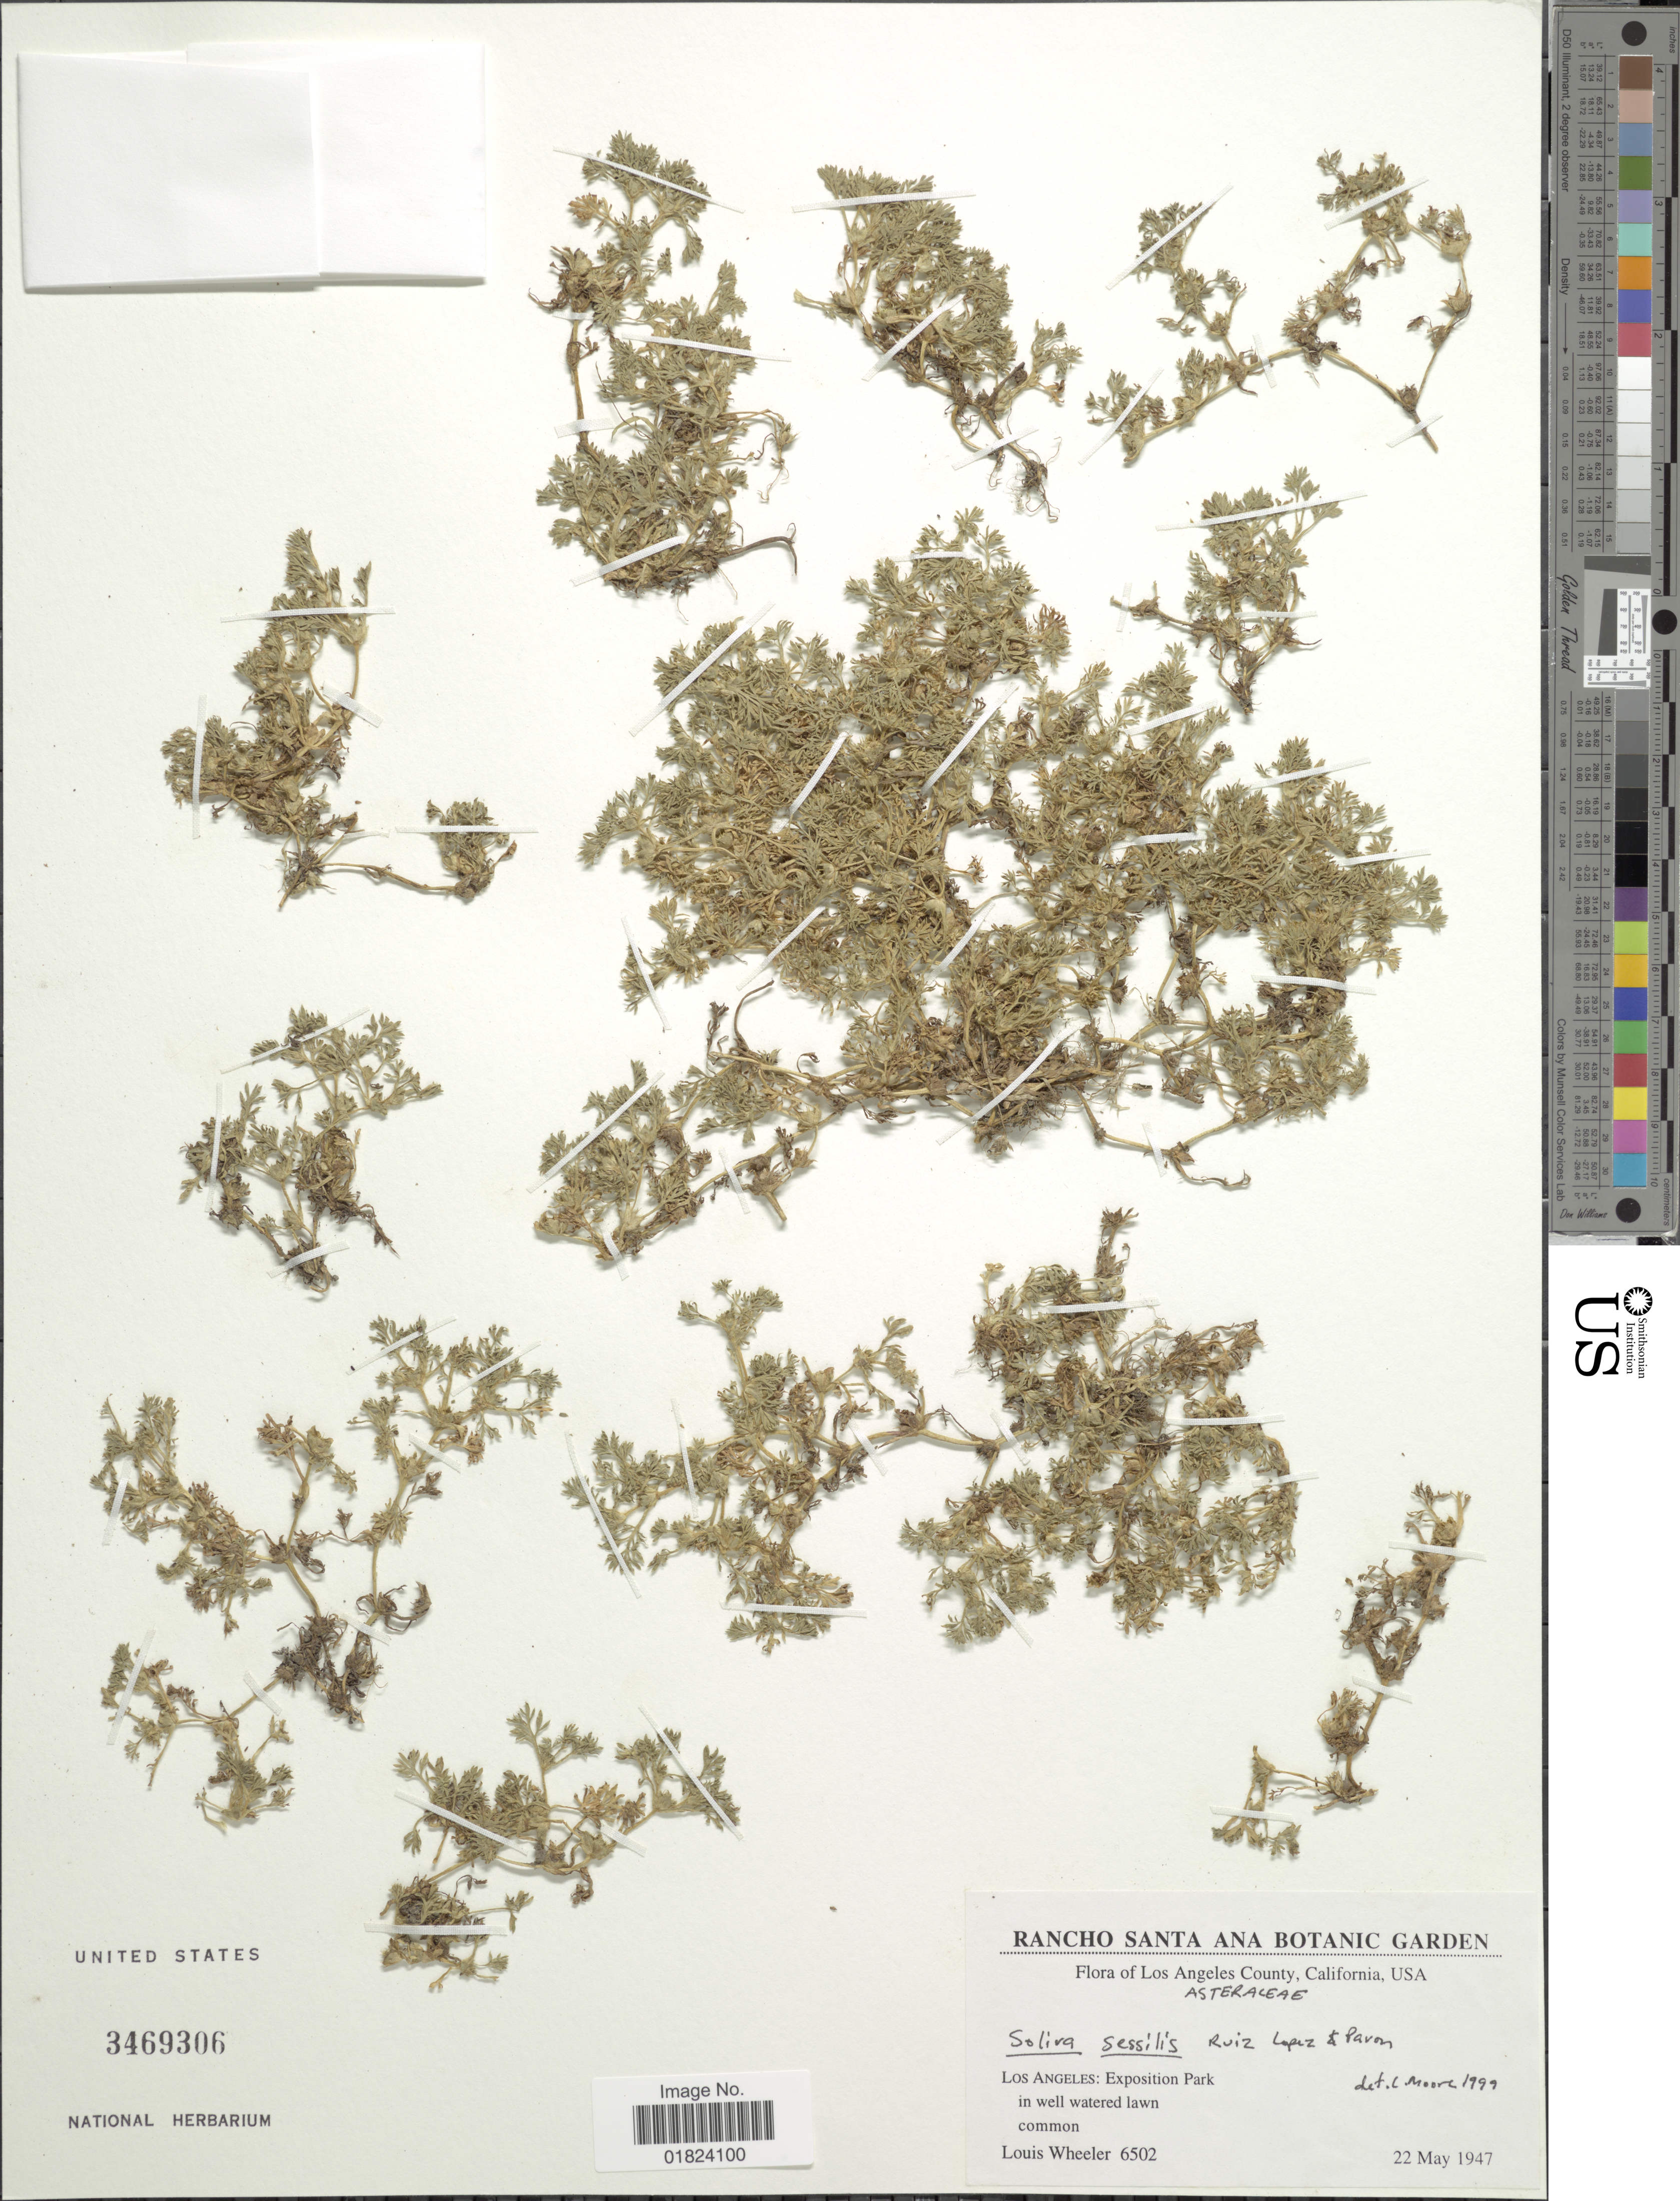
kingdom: Plantae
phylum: Tracheophyta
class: Magnoliopsida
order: Asterales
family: Asteraceae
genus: Soliva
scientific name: Soliva sessilis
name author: Ruiz & Pav.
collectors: L. C. Wheeler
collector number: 6502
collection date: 1947-05-22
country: United States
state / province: California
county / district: Los Angeles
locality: Los Angeles County, Exposition Park, in well watered lawn common.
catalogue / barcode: US 3469306